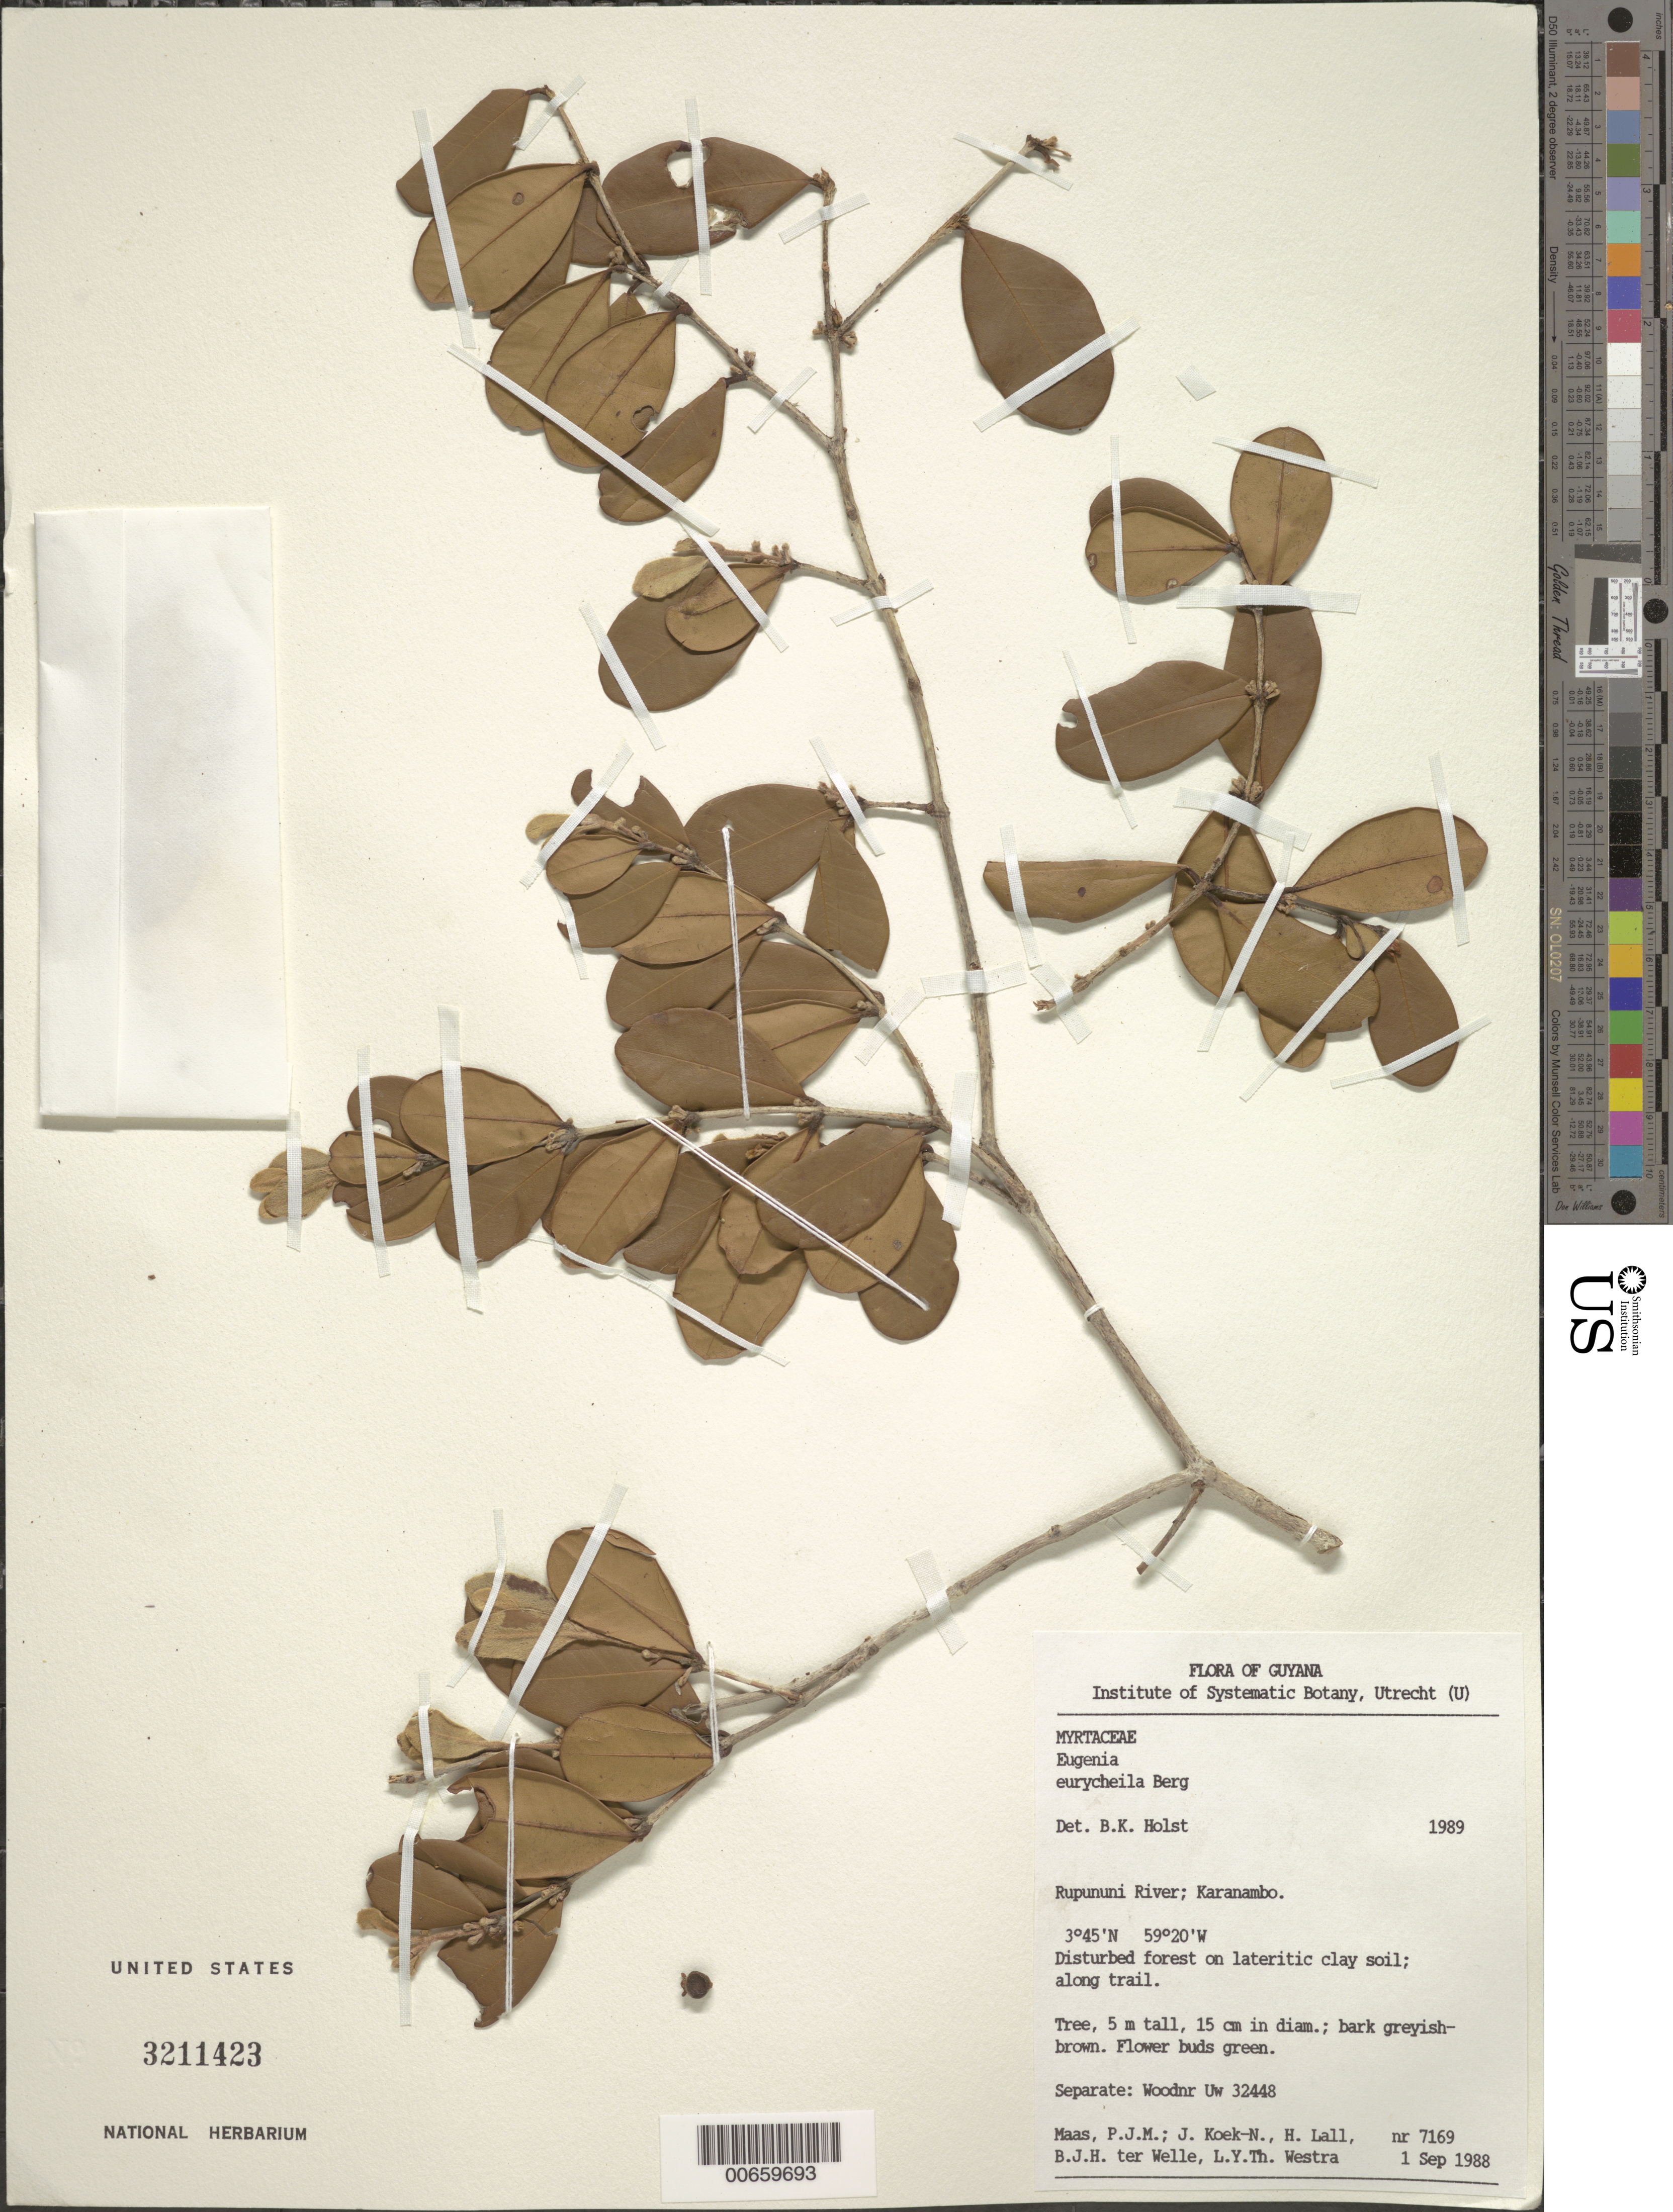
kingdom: Plantae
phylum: Tracheophyta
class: Magnoliopsida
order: Myrtales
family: Myrtaceae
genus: Eugenia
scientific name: Eugenia eurycheila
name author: O. Berg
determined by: Holst, Bruce K.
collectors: P. Maas, J. Koek-Noorman, H. Lall, B. Welle & L. Y. T. Westra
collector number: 7169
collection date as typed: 1-Sep-88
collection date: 1988-09-01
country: Guyana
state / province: U. Takutu-U. Essequibo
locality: Karanambo, Rupununi River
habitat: Disturbed forest on lateritic clay soil, along trail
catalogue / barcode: US 3211423